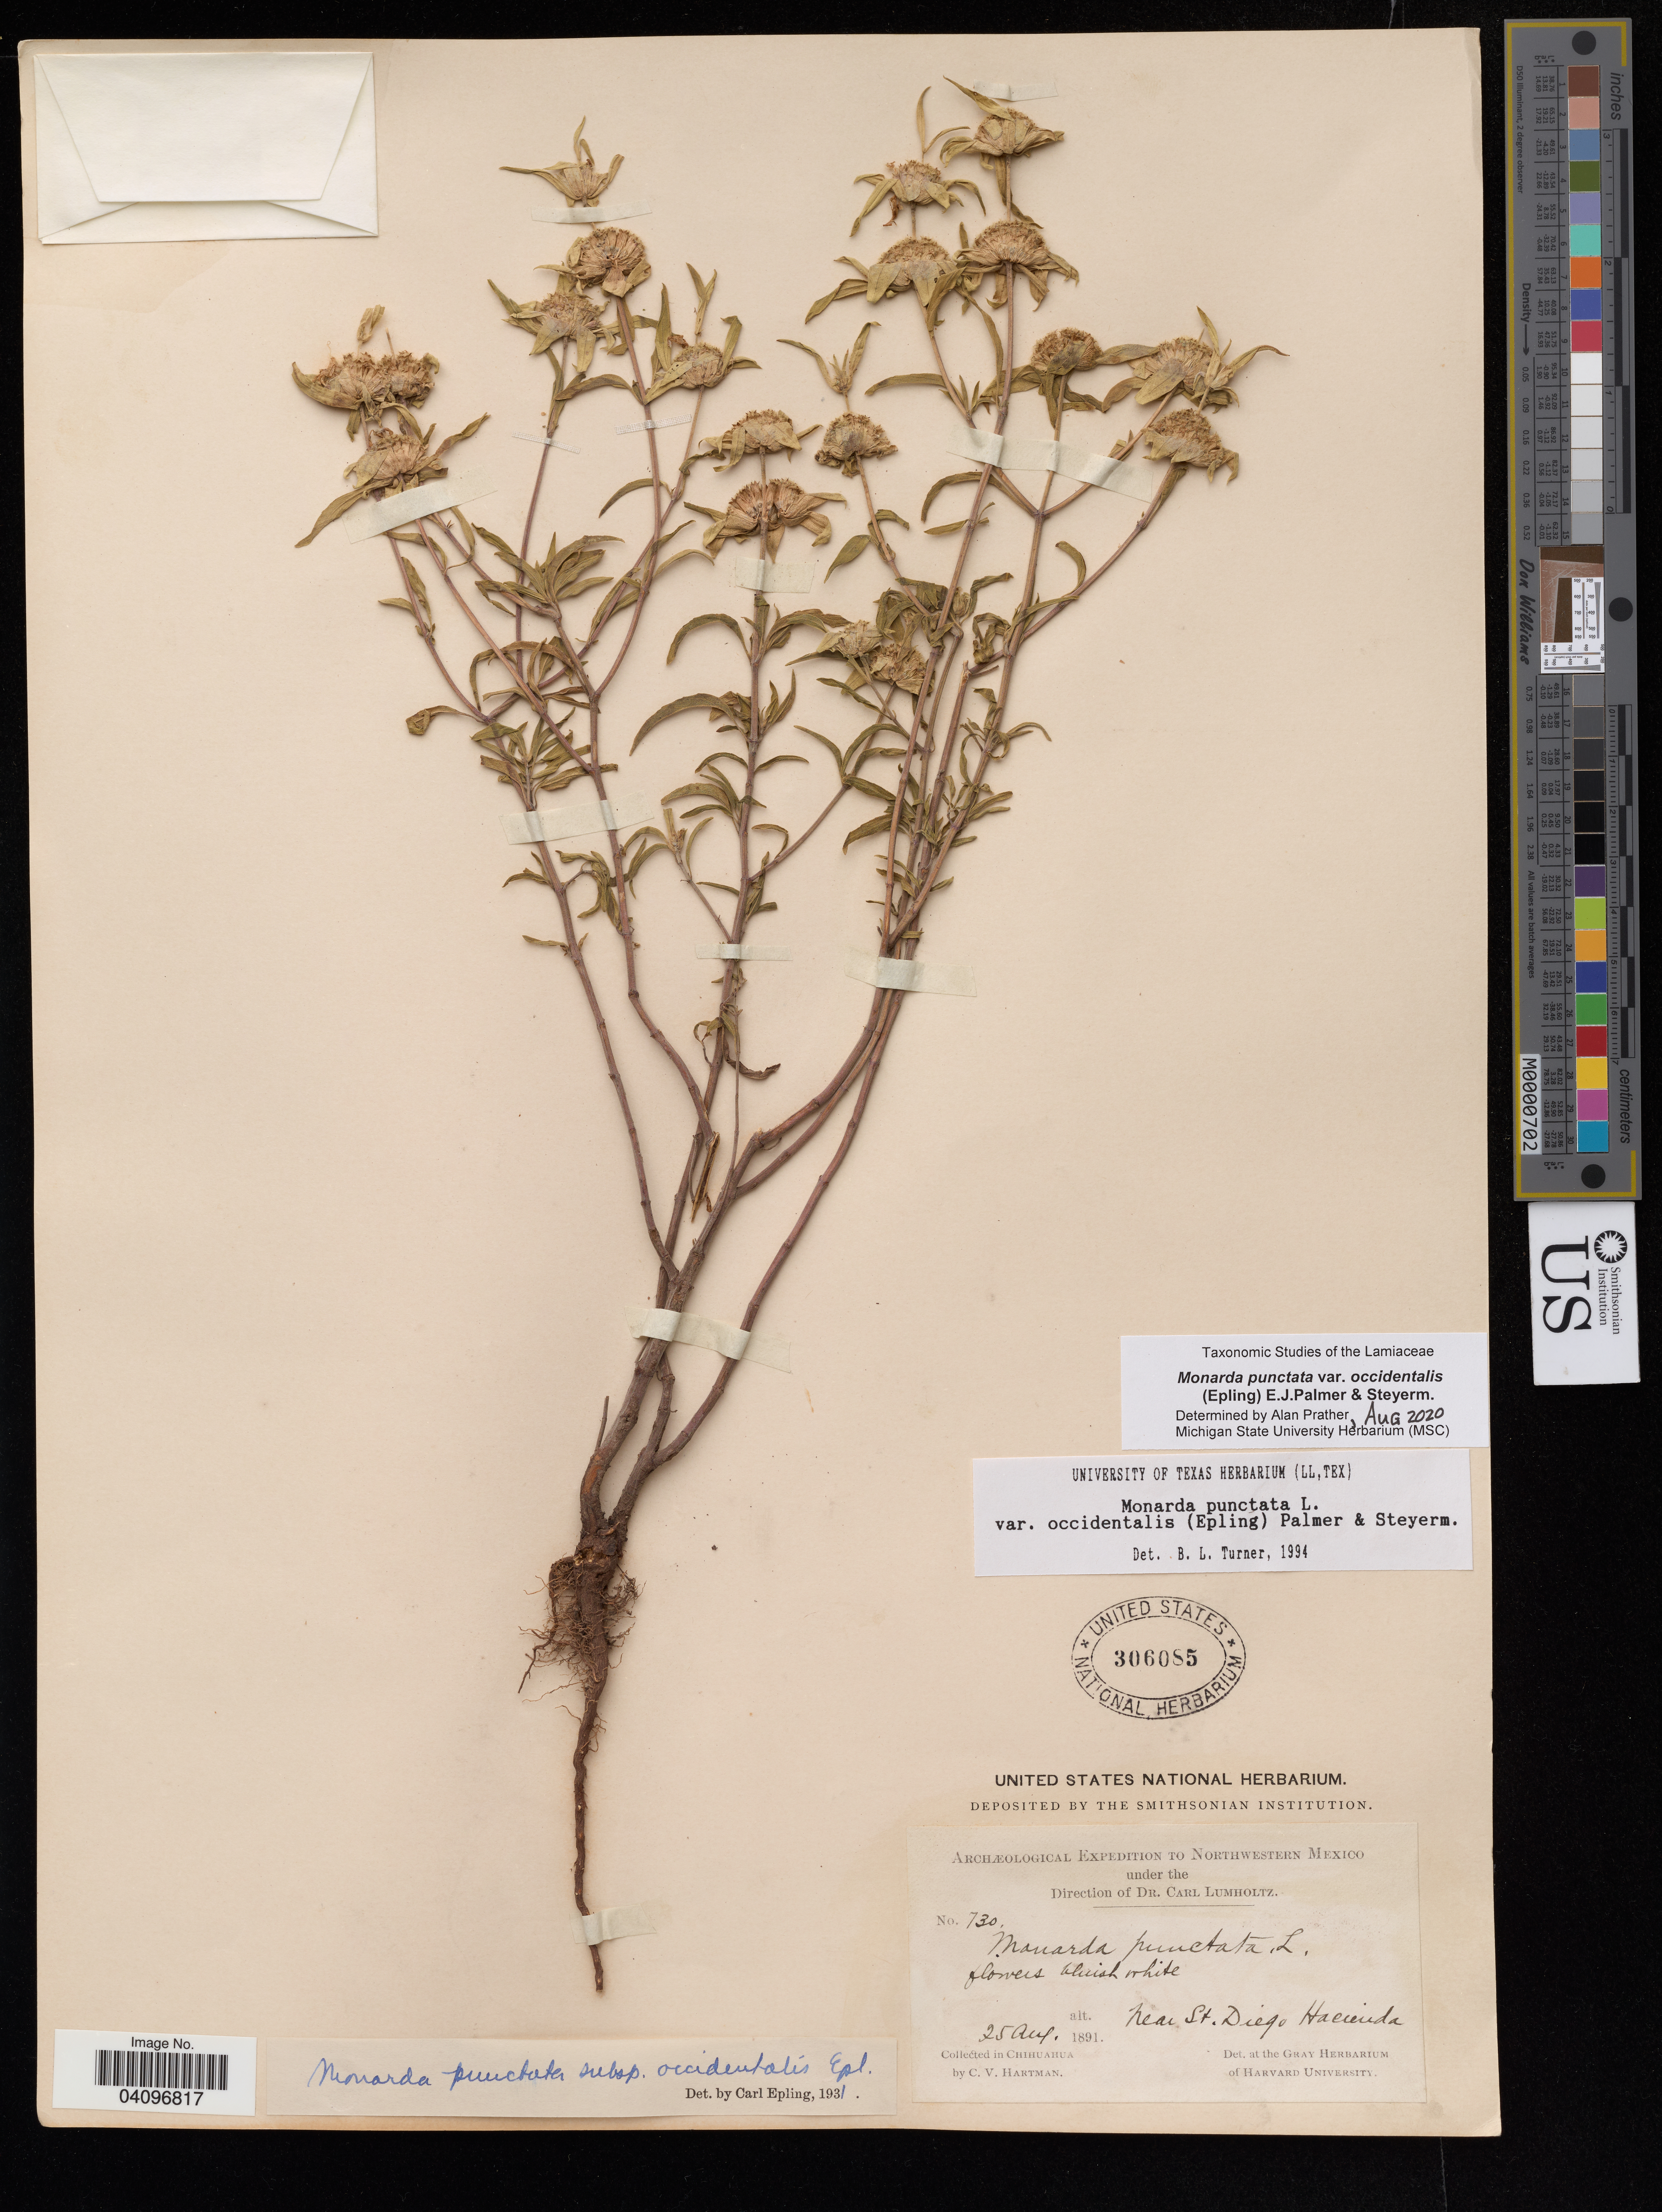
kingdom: Plantae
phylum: Tracheophyta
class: Magnoliopsida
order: Lamiales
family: Lamiaceae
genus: Monarda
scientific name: Monarda punctata var. occidentalis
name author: (Epling) E.J. Palmer & Steyerm.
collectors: C. V. Hartman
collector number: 730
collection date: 1891-08-25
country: Mexico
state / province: Chihuahua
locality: Northwestern Mexico. Near St. Diego Hacienda.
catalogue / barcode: US 306088